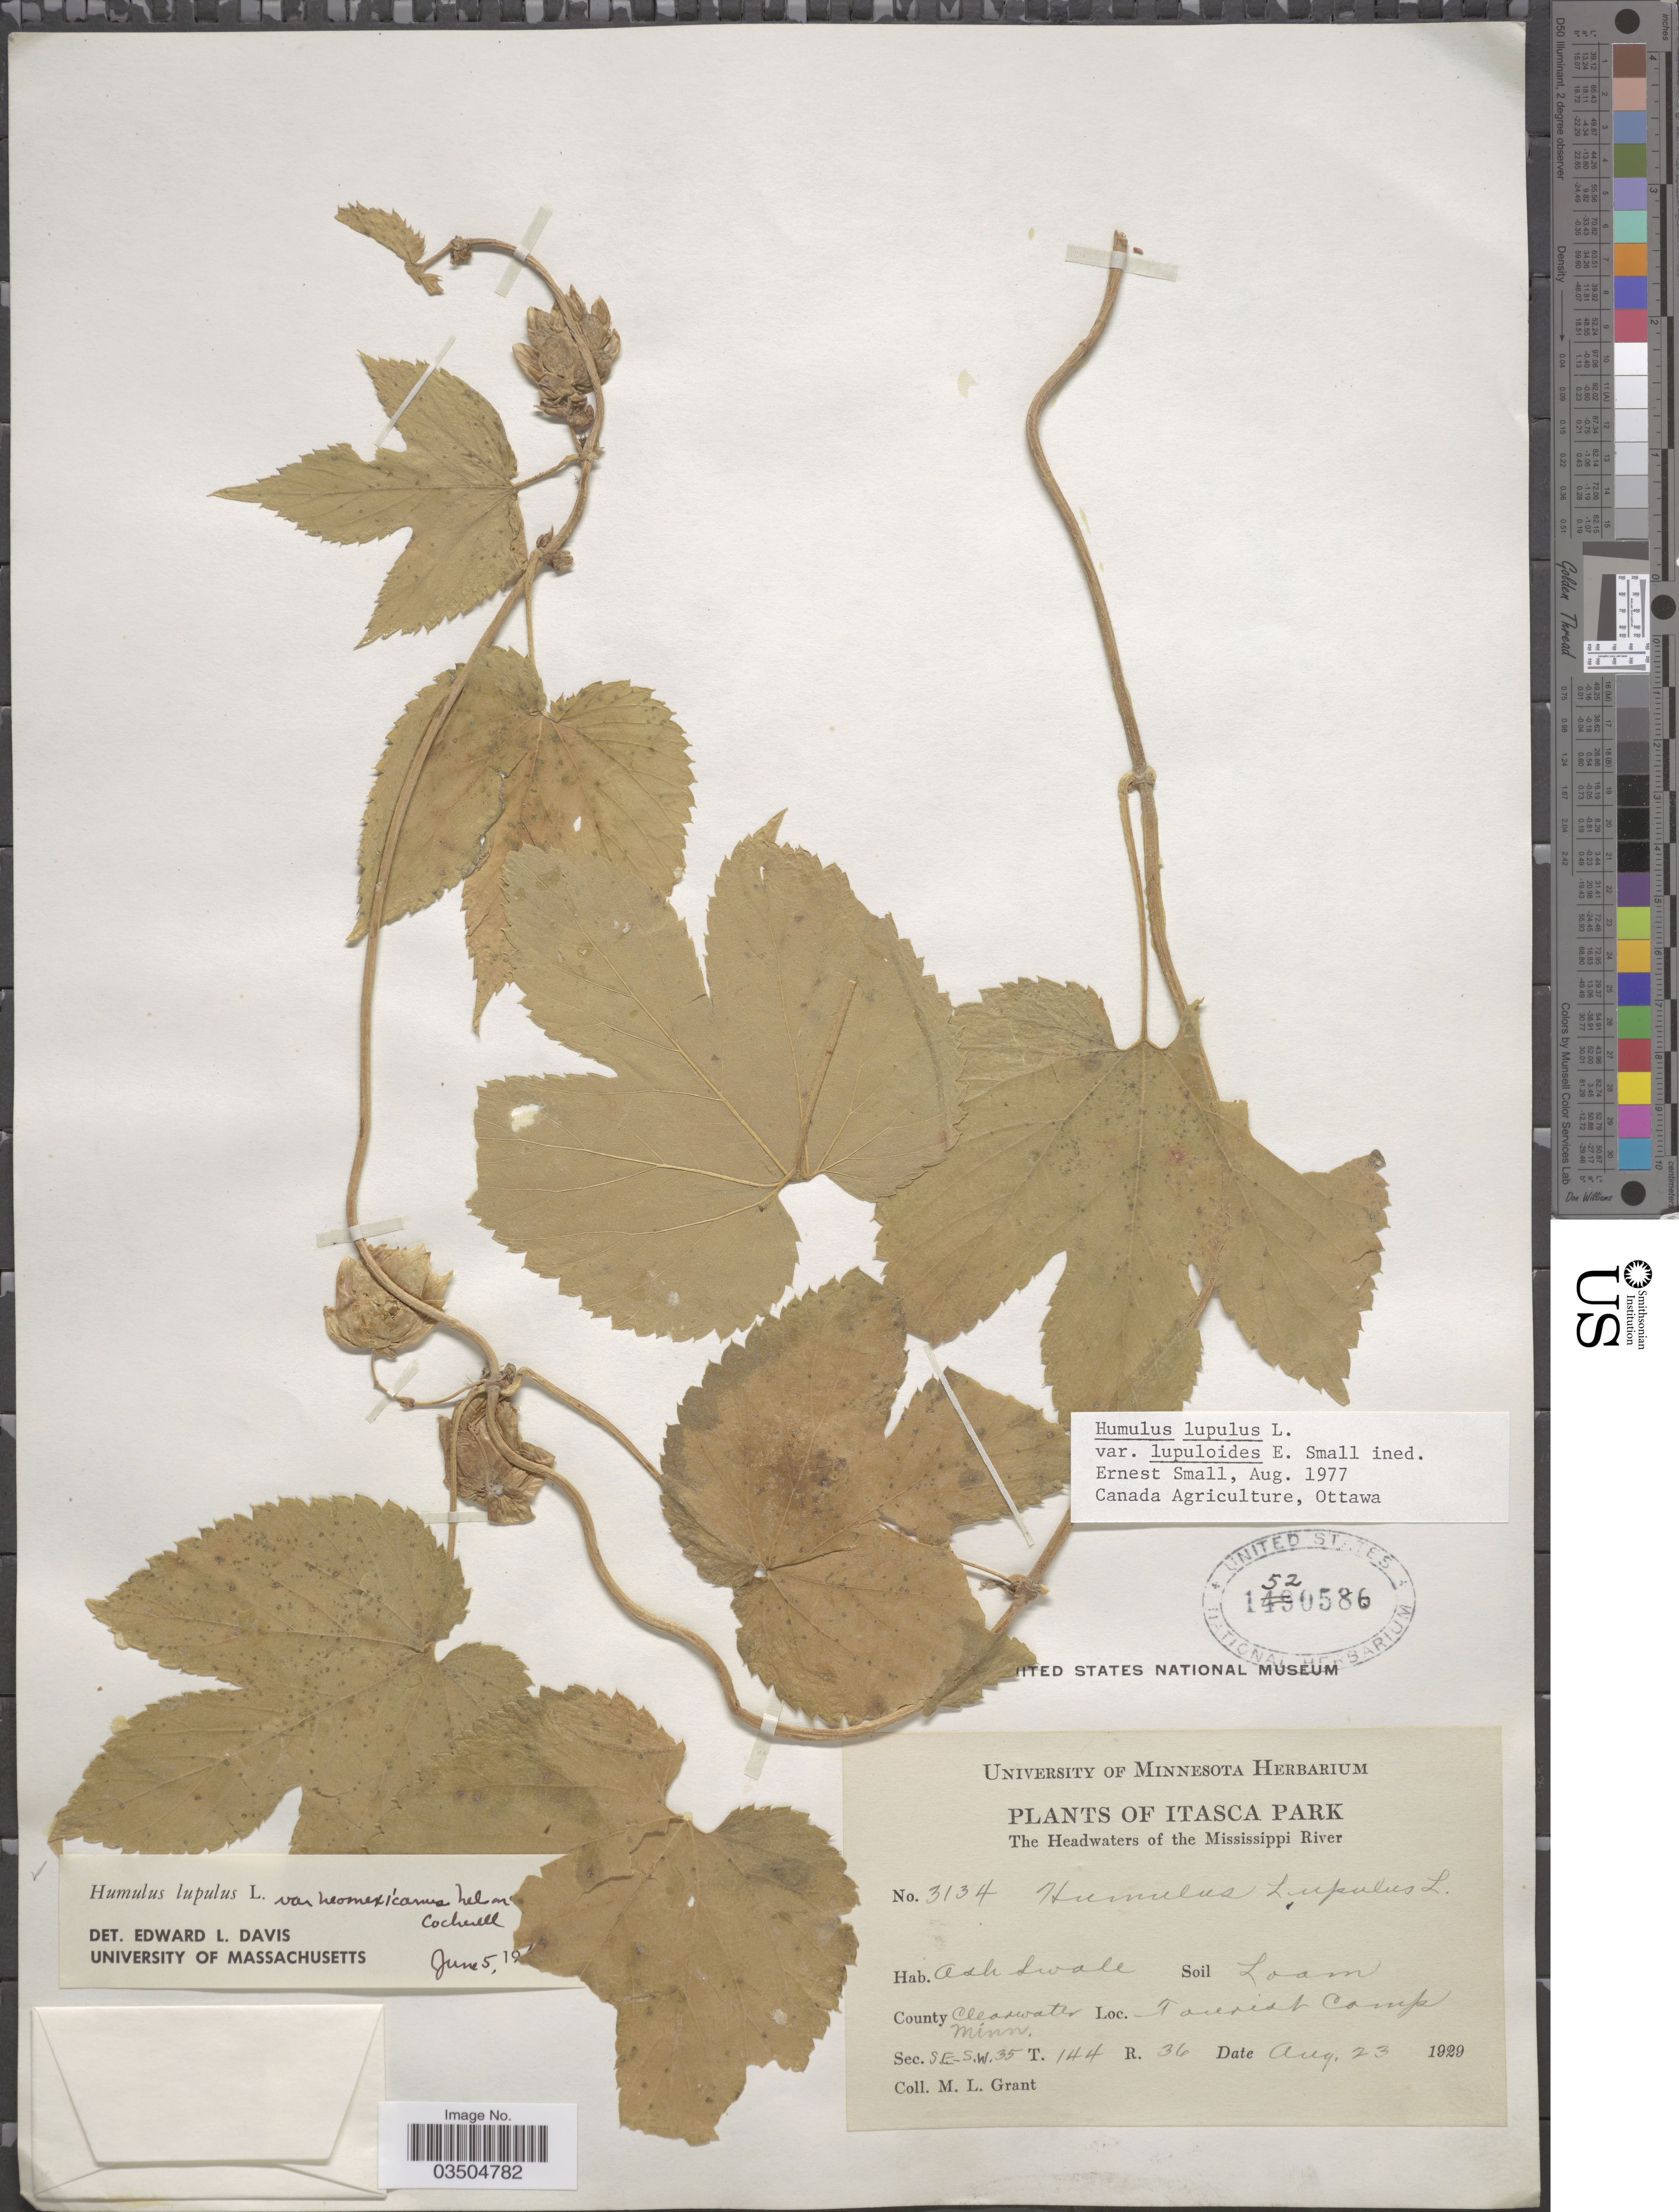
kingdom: Plantae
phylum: Tracheophyta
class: Magnoliopsida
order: Rosales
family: Cannabaceae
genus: Humulus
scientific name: Humulus americanus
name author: Nutt.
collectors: M. L. Grant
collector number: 3134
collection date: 1929-08-23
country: United States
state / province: Minnesota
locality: Itasca Park. The Headwaters of the Mississippi River. County Clear water. Tourist Camp. Sec. SE-SW 35 T. 144 R 36.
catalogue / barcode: US 1520586